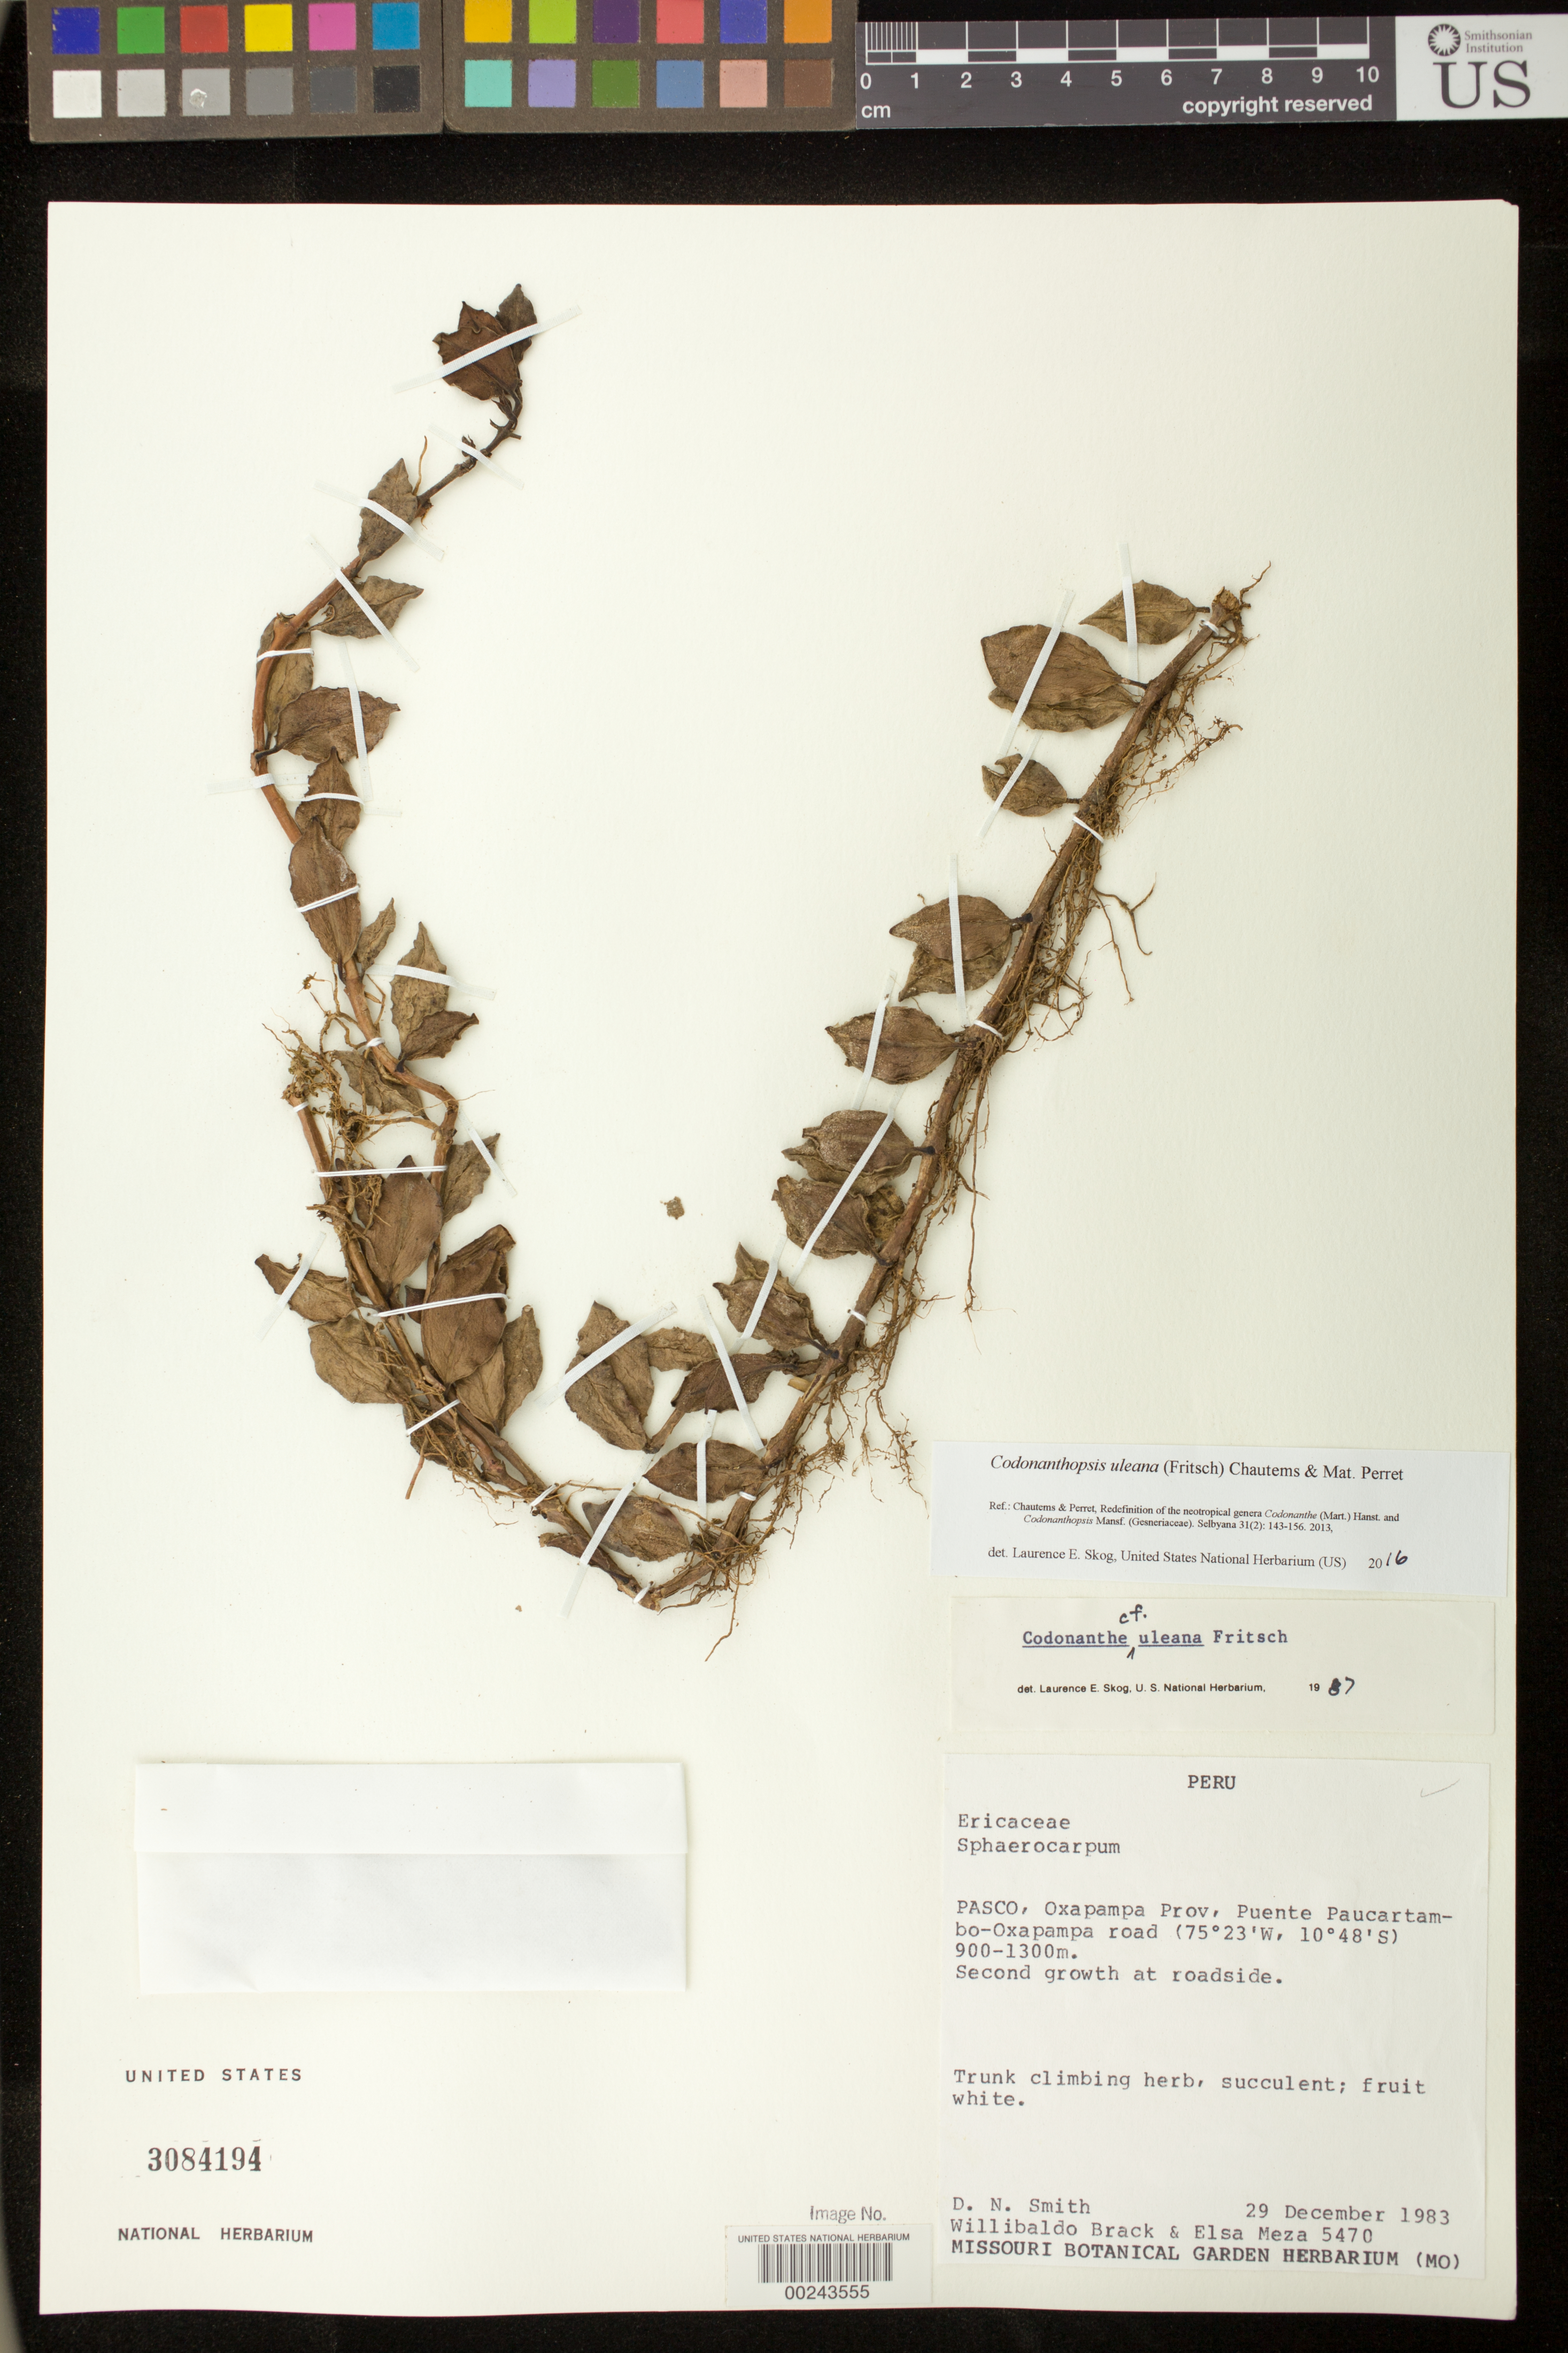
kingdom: Plantae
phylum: Tracheophyta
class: Magnoliopsida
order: Lamiales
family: Gesneriaceae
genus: Codonanthopsis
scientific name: Codonanthopsis uleana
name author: (Fritsch) Chautems & Mat.Perret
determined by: Skog, Laurence E.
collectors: D. Smith, W. Brack & E. Meza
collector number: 5470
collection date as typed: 29 Dec 1983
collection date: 1983-12-29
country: Peru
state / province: Pasco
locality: Prov. Oxapampa; Puente Paucartambo-Oxapampa road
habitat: Second growth at roadside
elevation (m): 900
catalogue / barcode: US 3084194